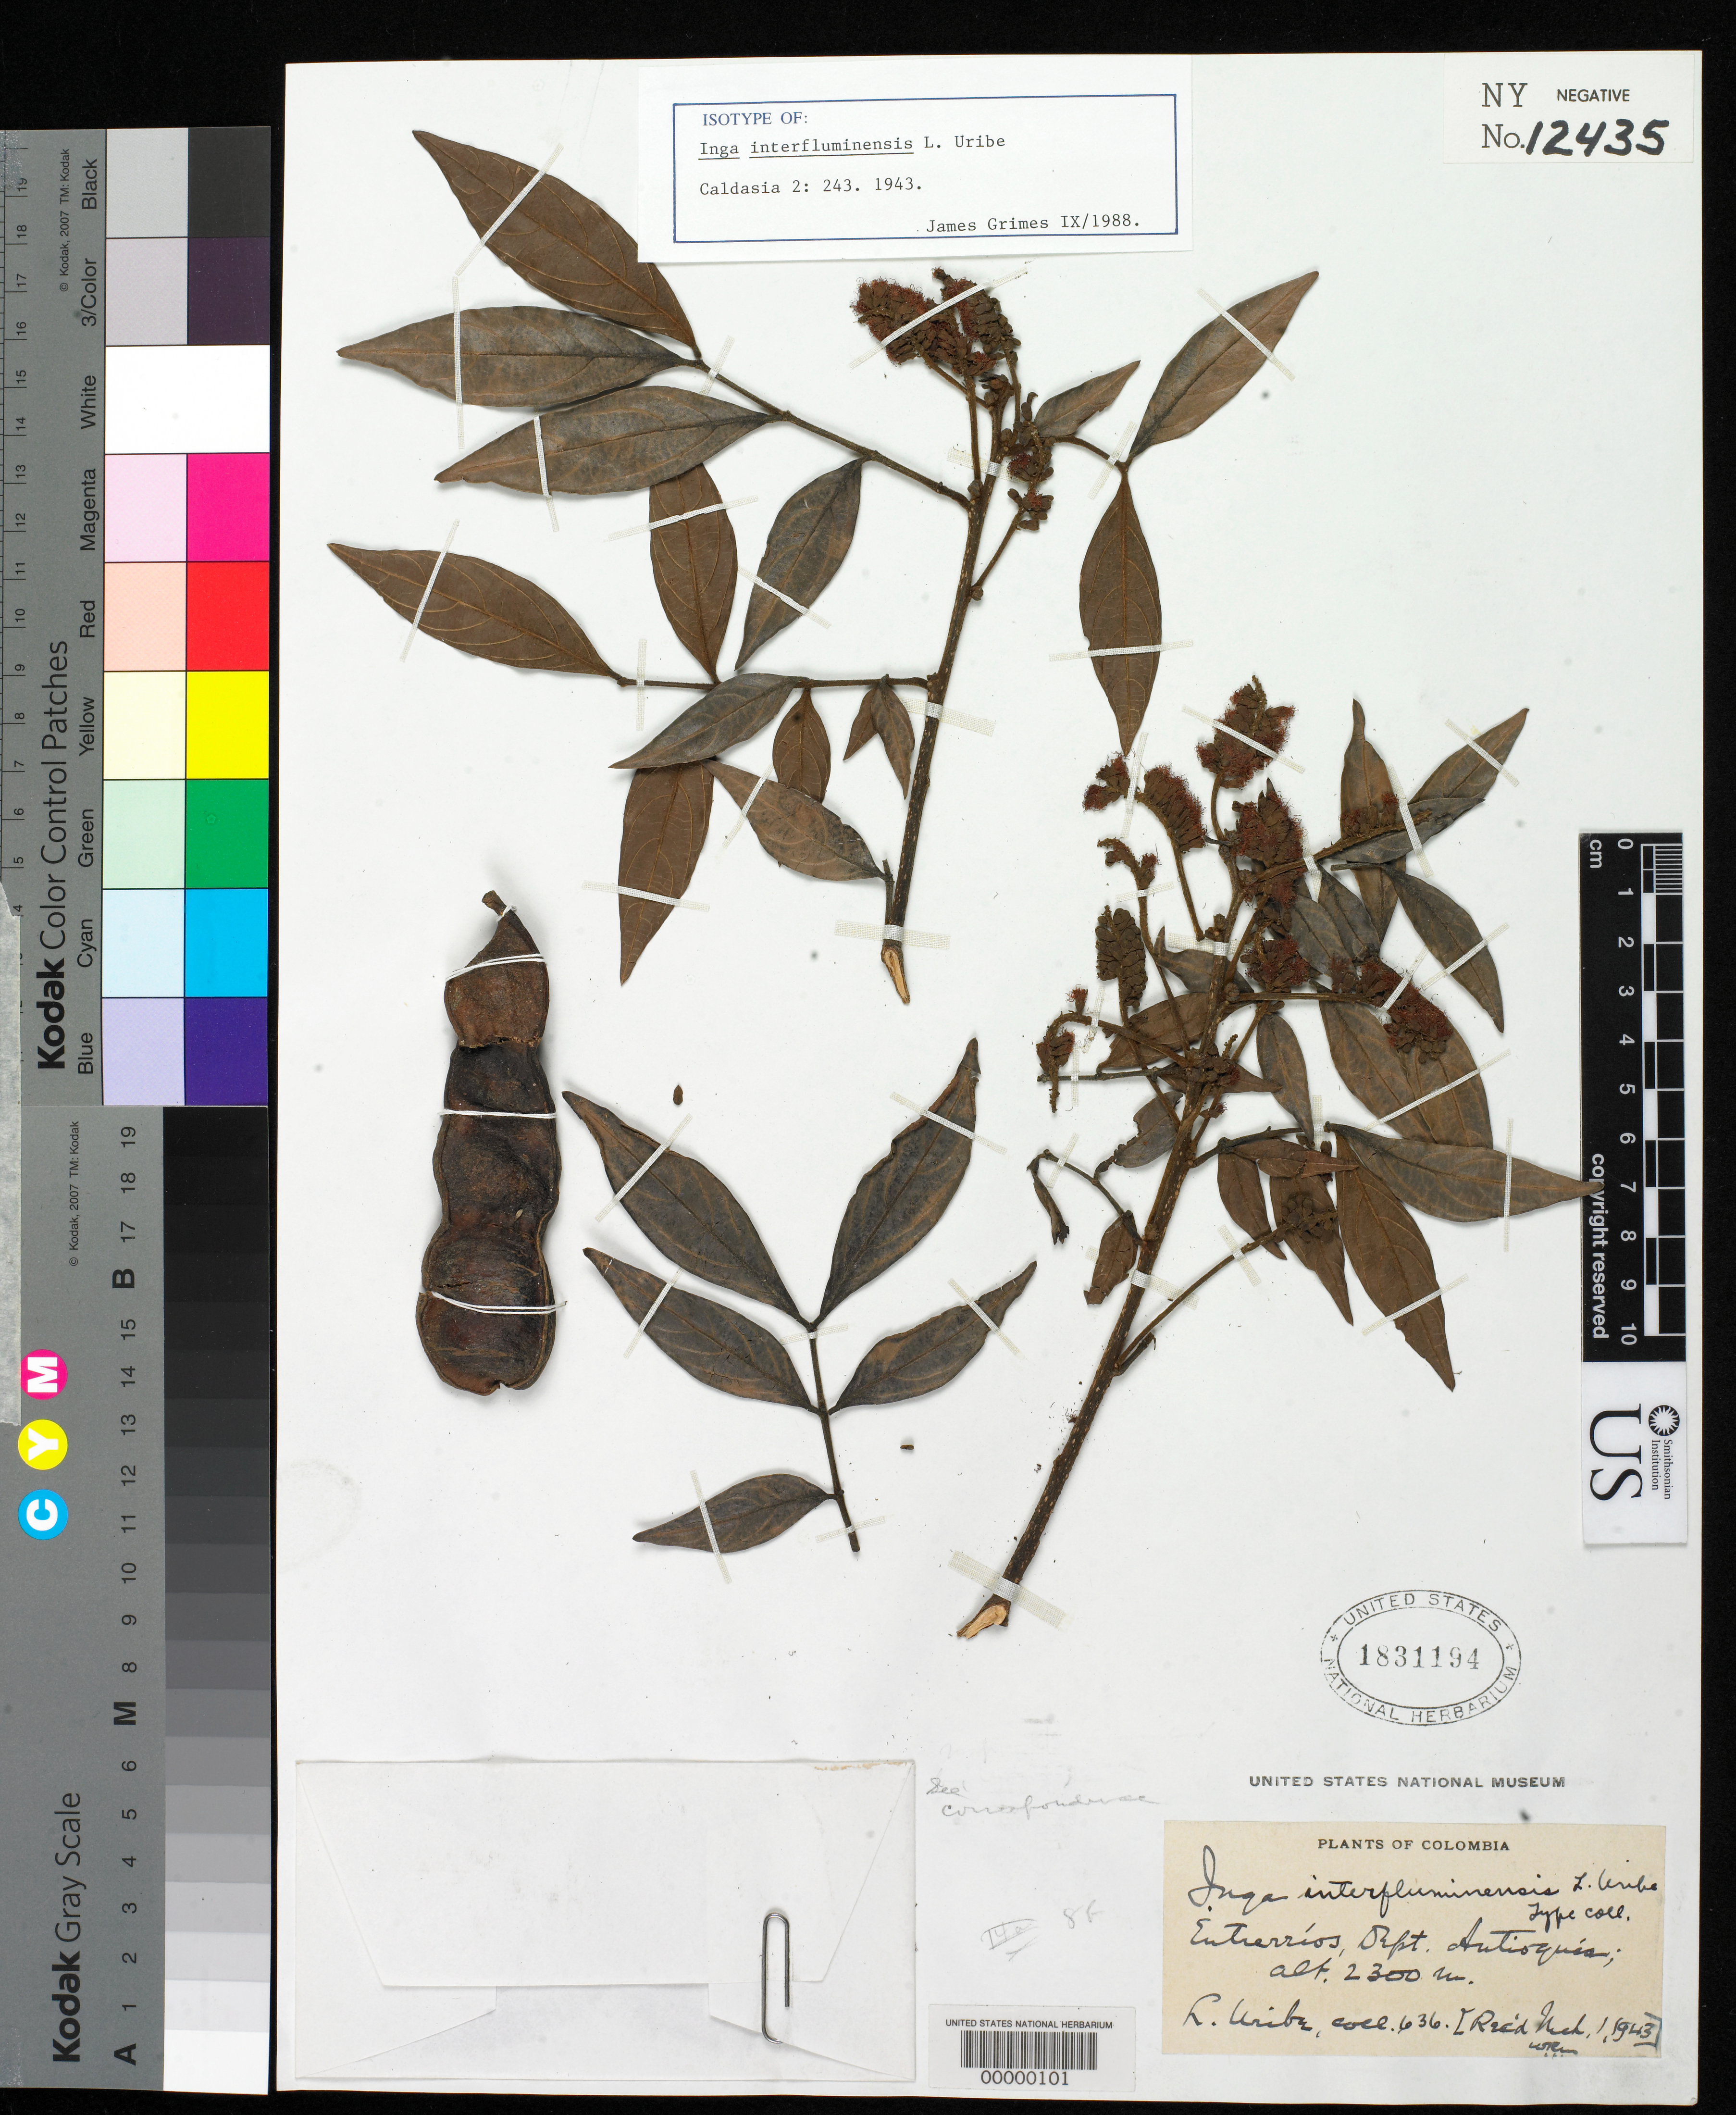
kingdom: Plantae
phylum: Tracheophyta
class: Magnoliopsida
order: Fabales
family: Fabaceae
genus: Inga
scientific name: Inga interfluminensis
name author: L. Uribe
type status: Isotype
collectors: L. Uribe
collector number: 636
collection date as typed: Dec 1942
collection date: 1942-12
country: Colombia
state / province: Antioquia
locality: Entre Rios.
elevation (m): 2100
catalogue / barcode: US 1831194